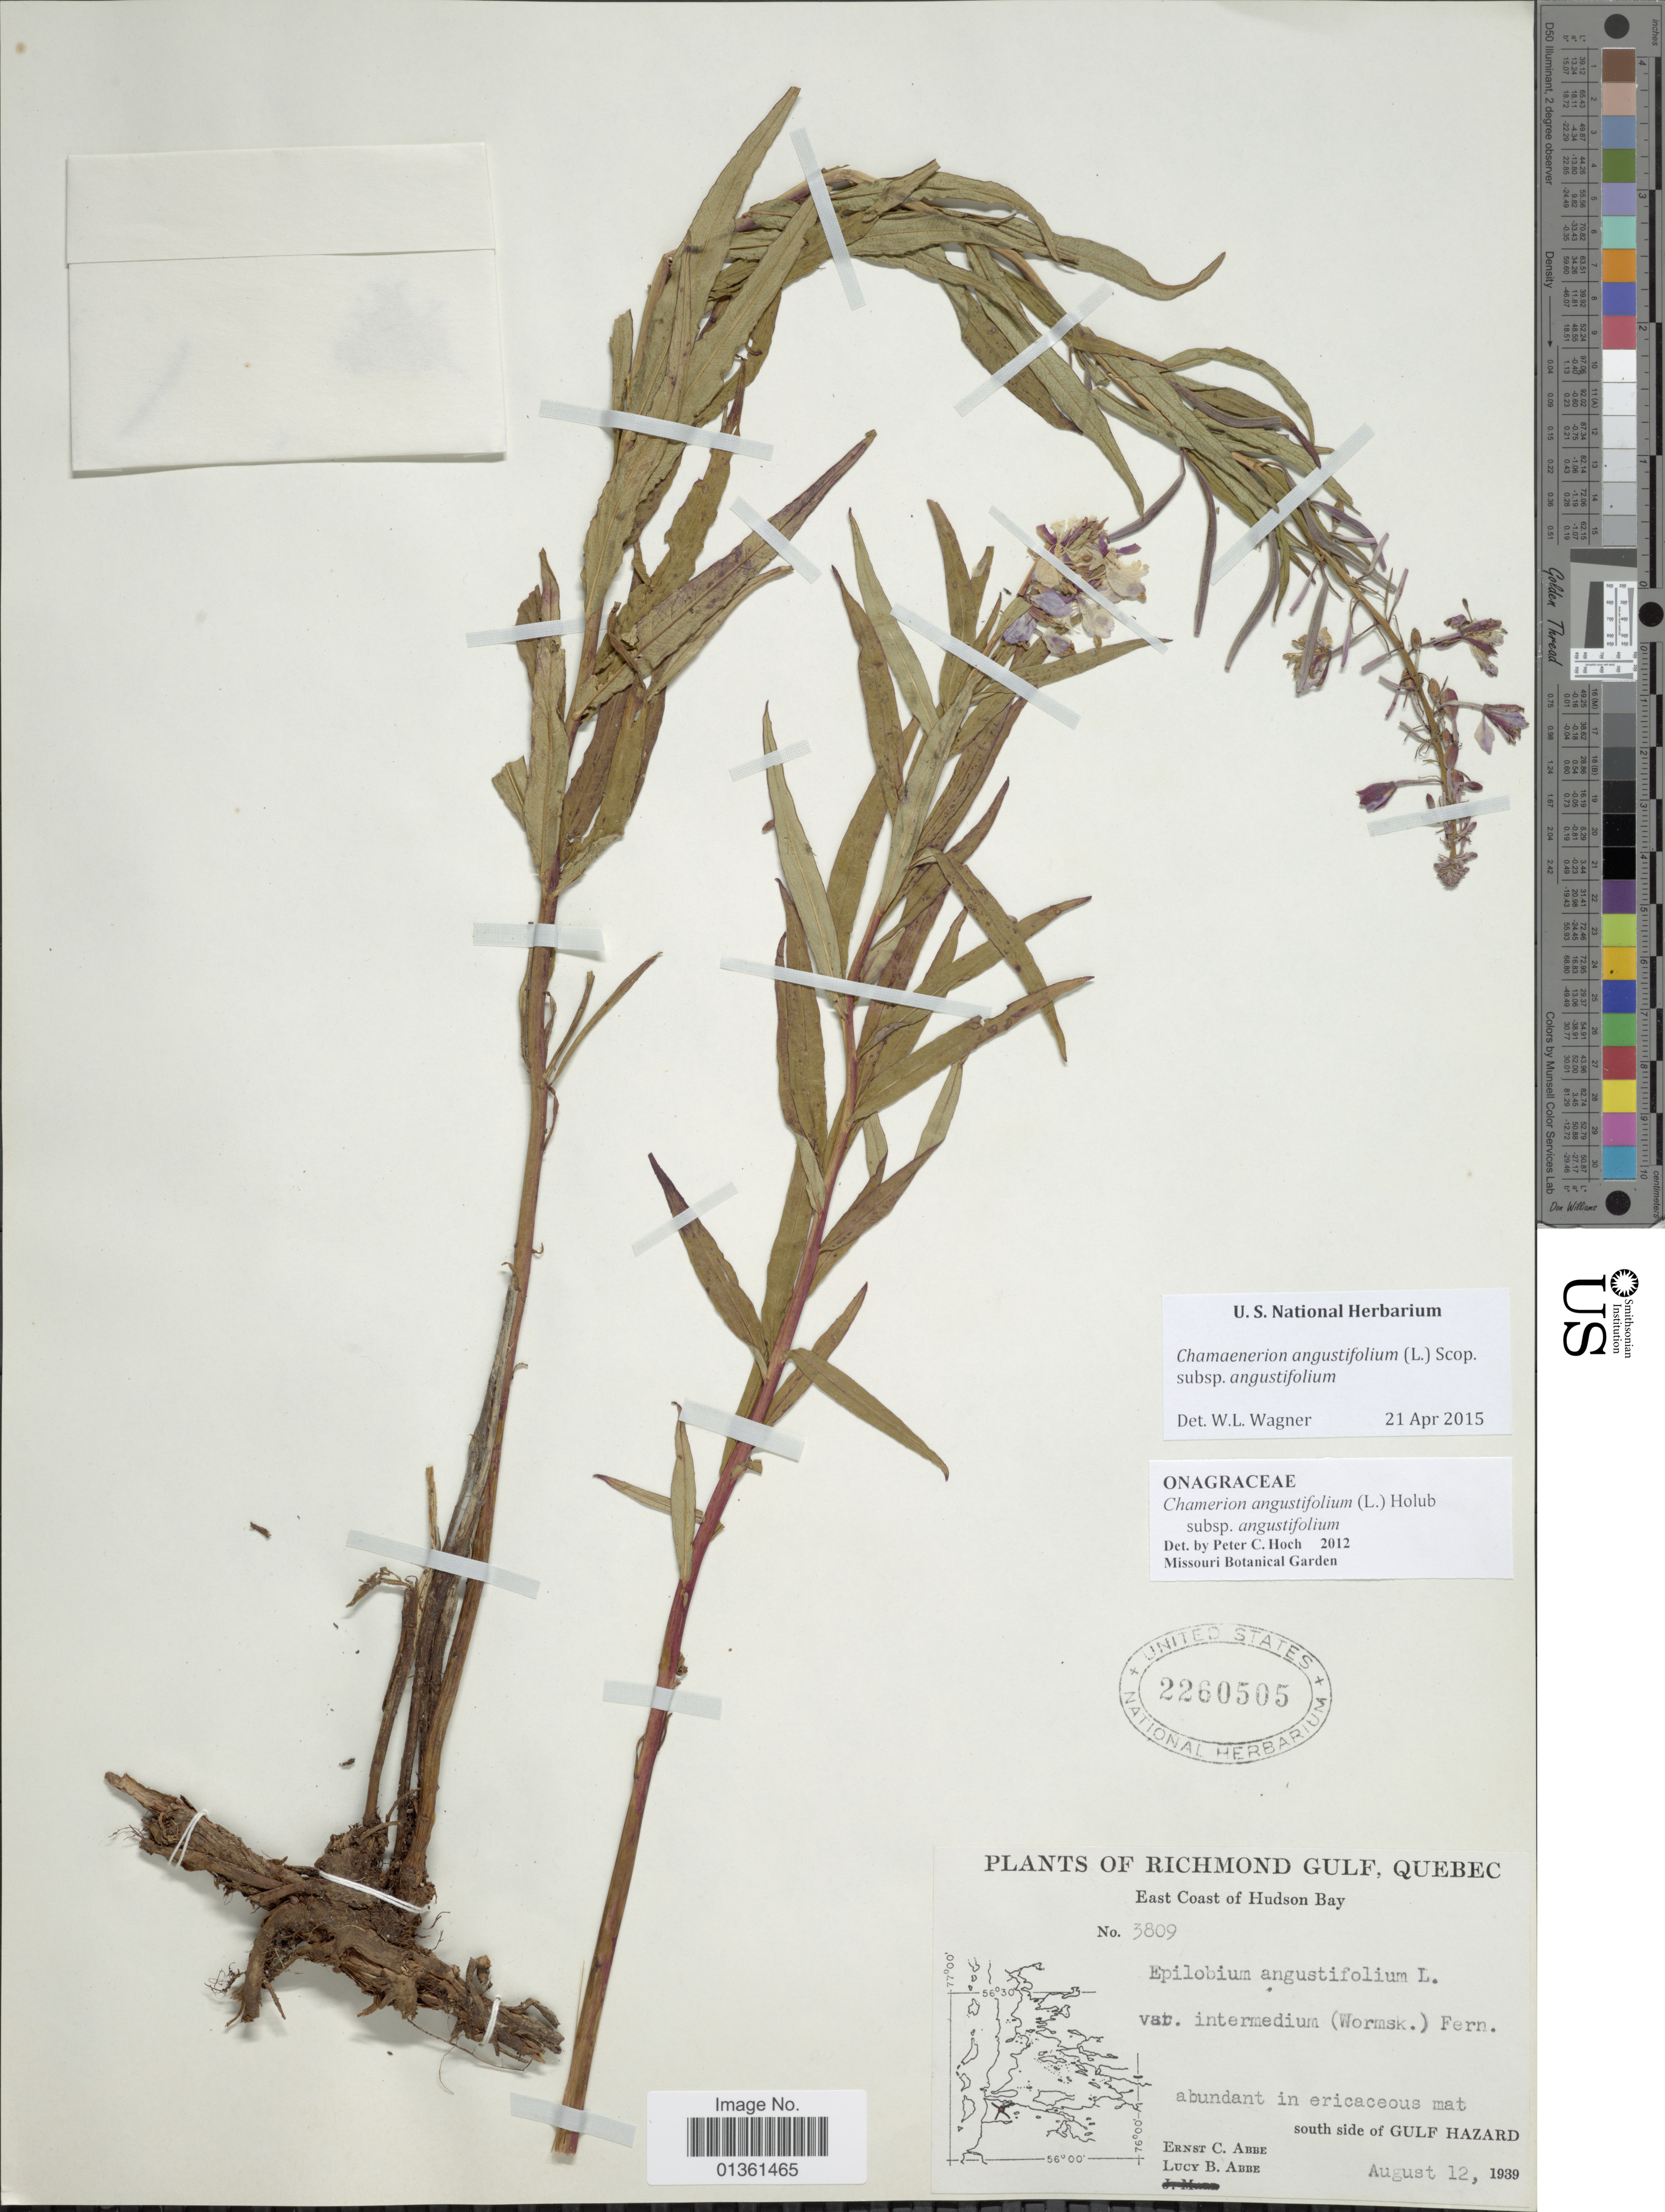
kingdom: Plantae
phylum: Tracheophyta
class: Magnoliopsida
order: Myrtales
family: Onagraceae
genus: Chamaenerion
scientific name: Chamaenerion angustifolium subsp. angustifolium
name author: (L.) Scop.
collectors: E. C. Abbe & L. B. Abbe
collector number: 3809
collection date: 1939-08-12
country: Canada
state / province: Quebec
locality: Richmond Gulf. East Coast of Hudson Bay. South side of Gulf Hazard.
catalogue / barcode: US 2260505